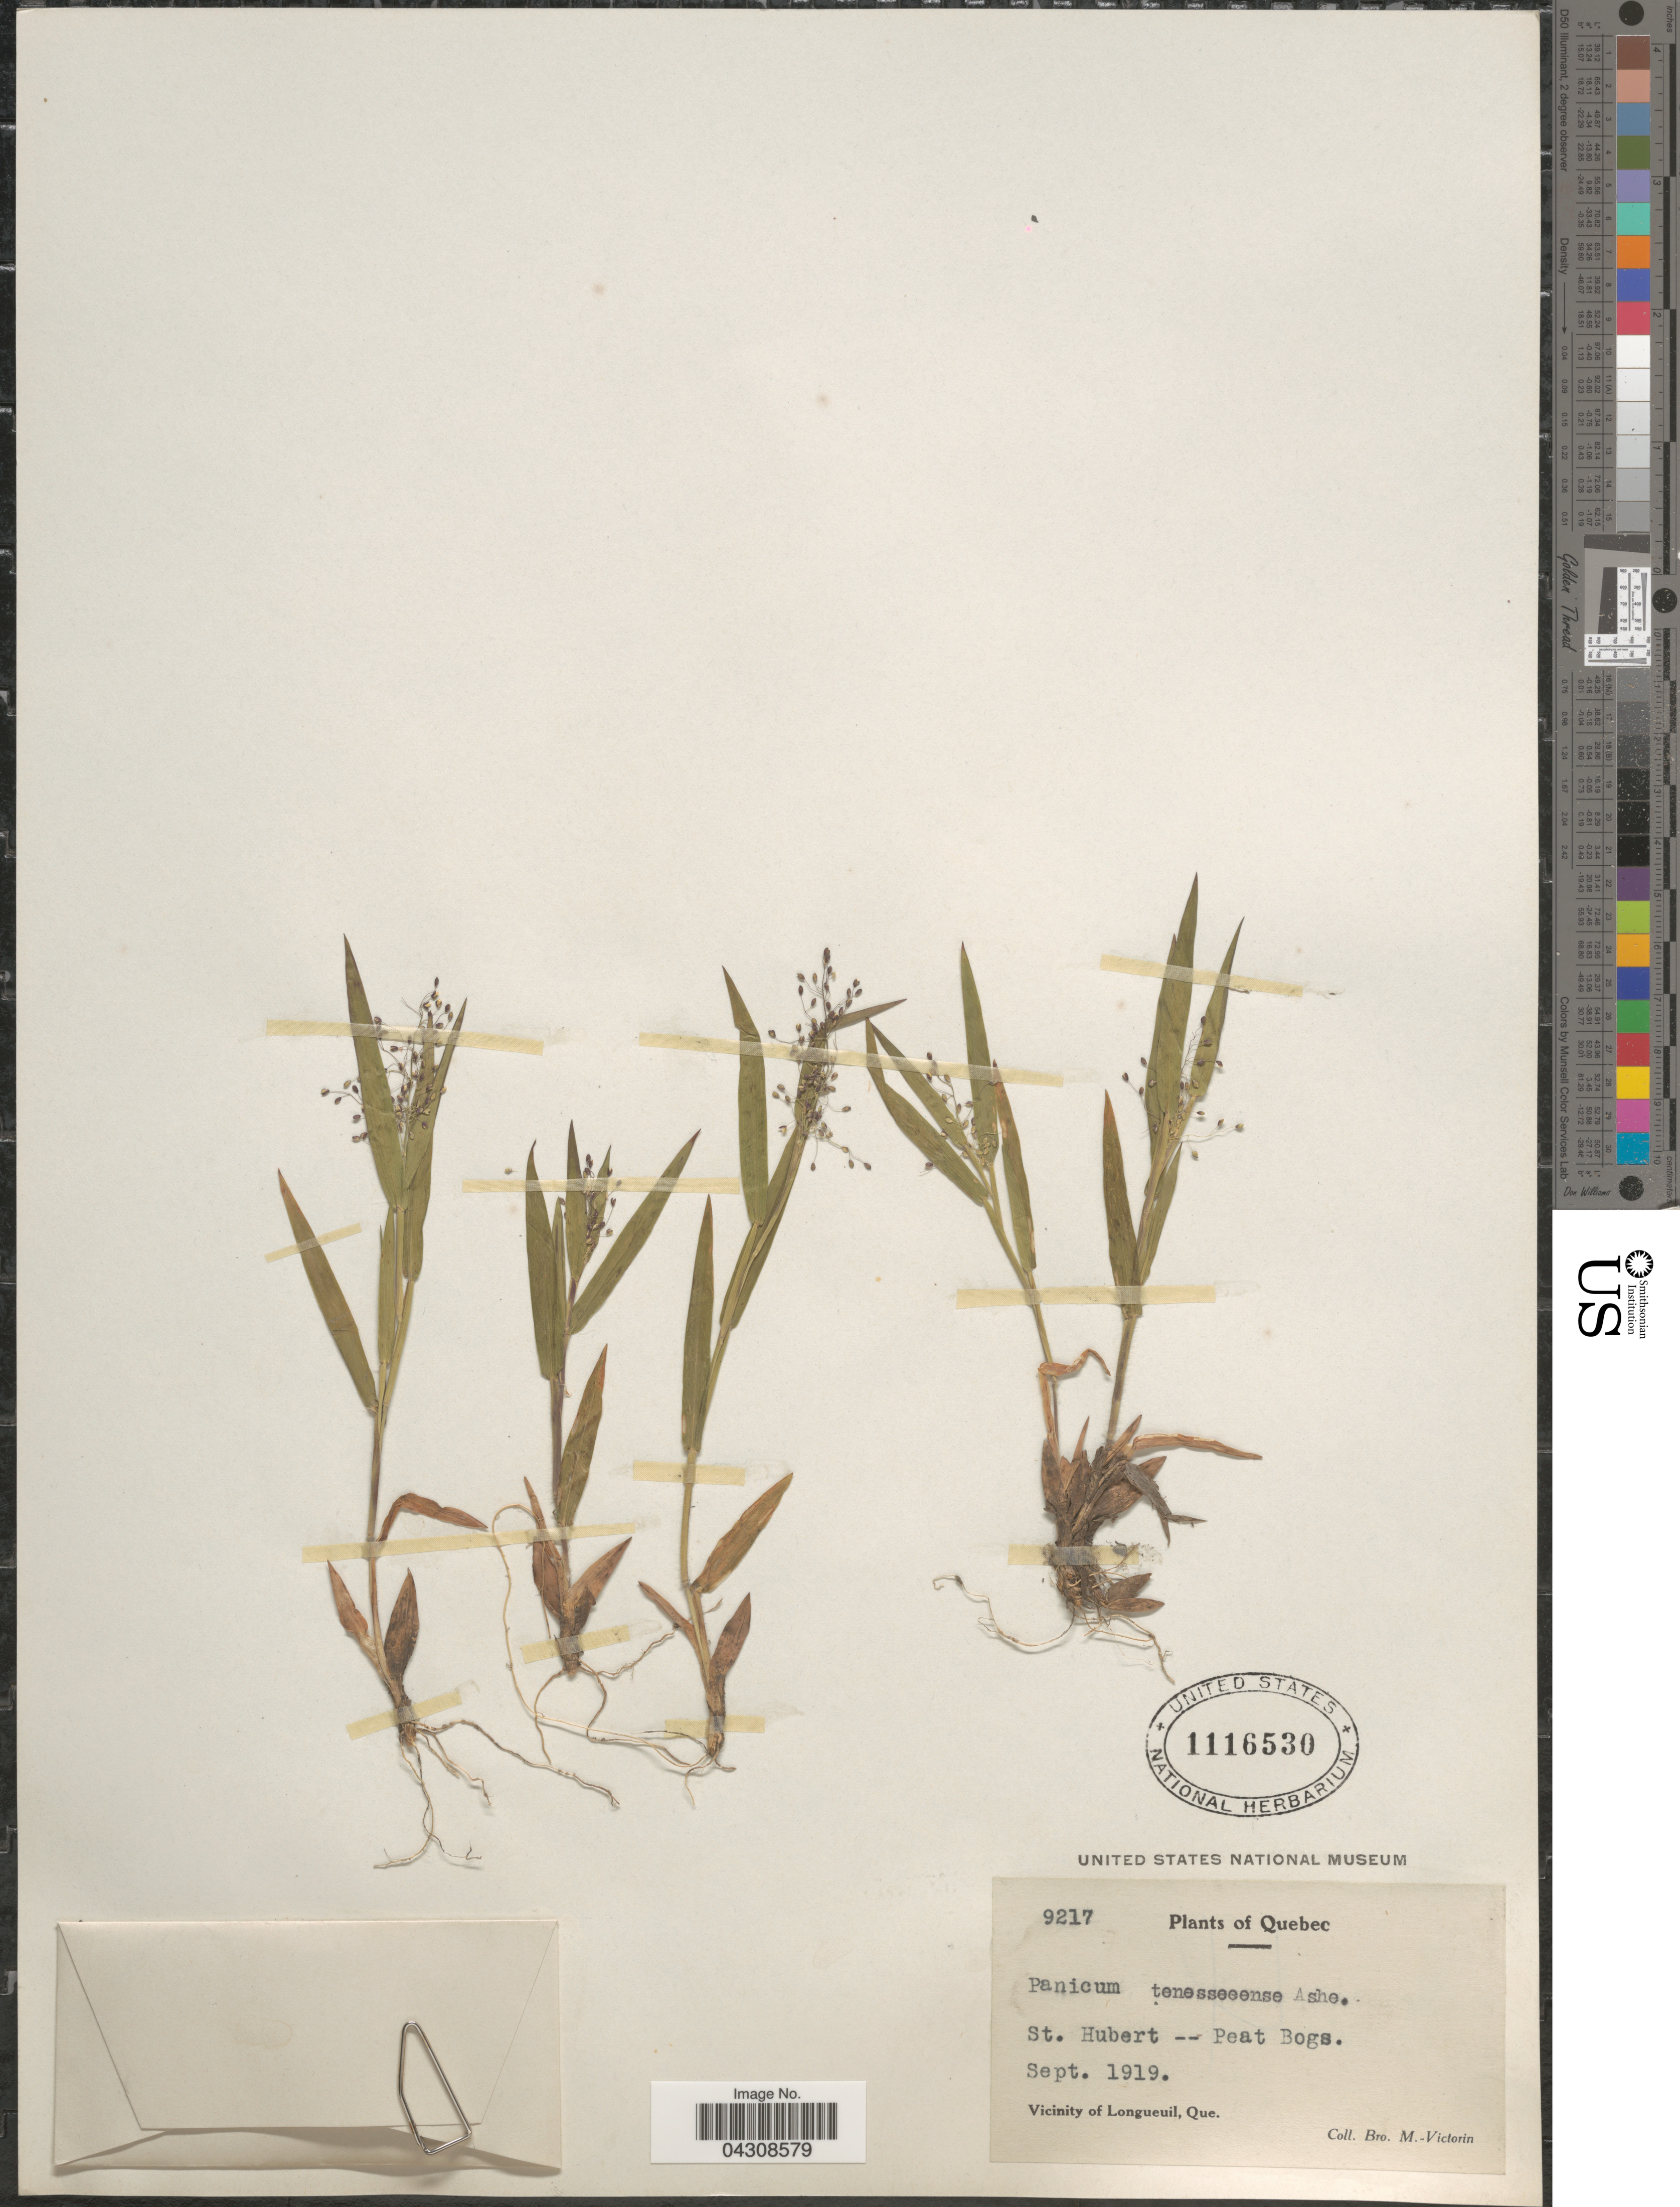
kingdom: Plantae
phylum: Tracheophyta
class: Liliopsida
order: Poales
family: Poaceae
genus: Dichanthelium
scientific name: Dichanthelium acuminatum var. acuminatum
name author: (Sw.) Gould & C.A. Clark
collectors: Fr. Marie-Victorin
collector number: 9217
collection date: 1919-09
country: Canada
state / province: Quebec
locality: St. Hubert -- Peat Bogs. Vicinity of Longueuil.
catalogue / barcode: US 1116530